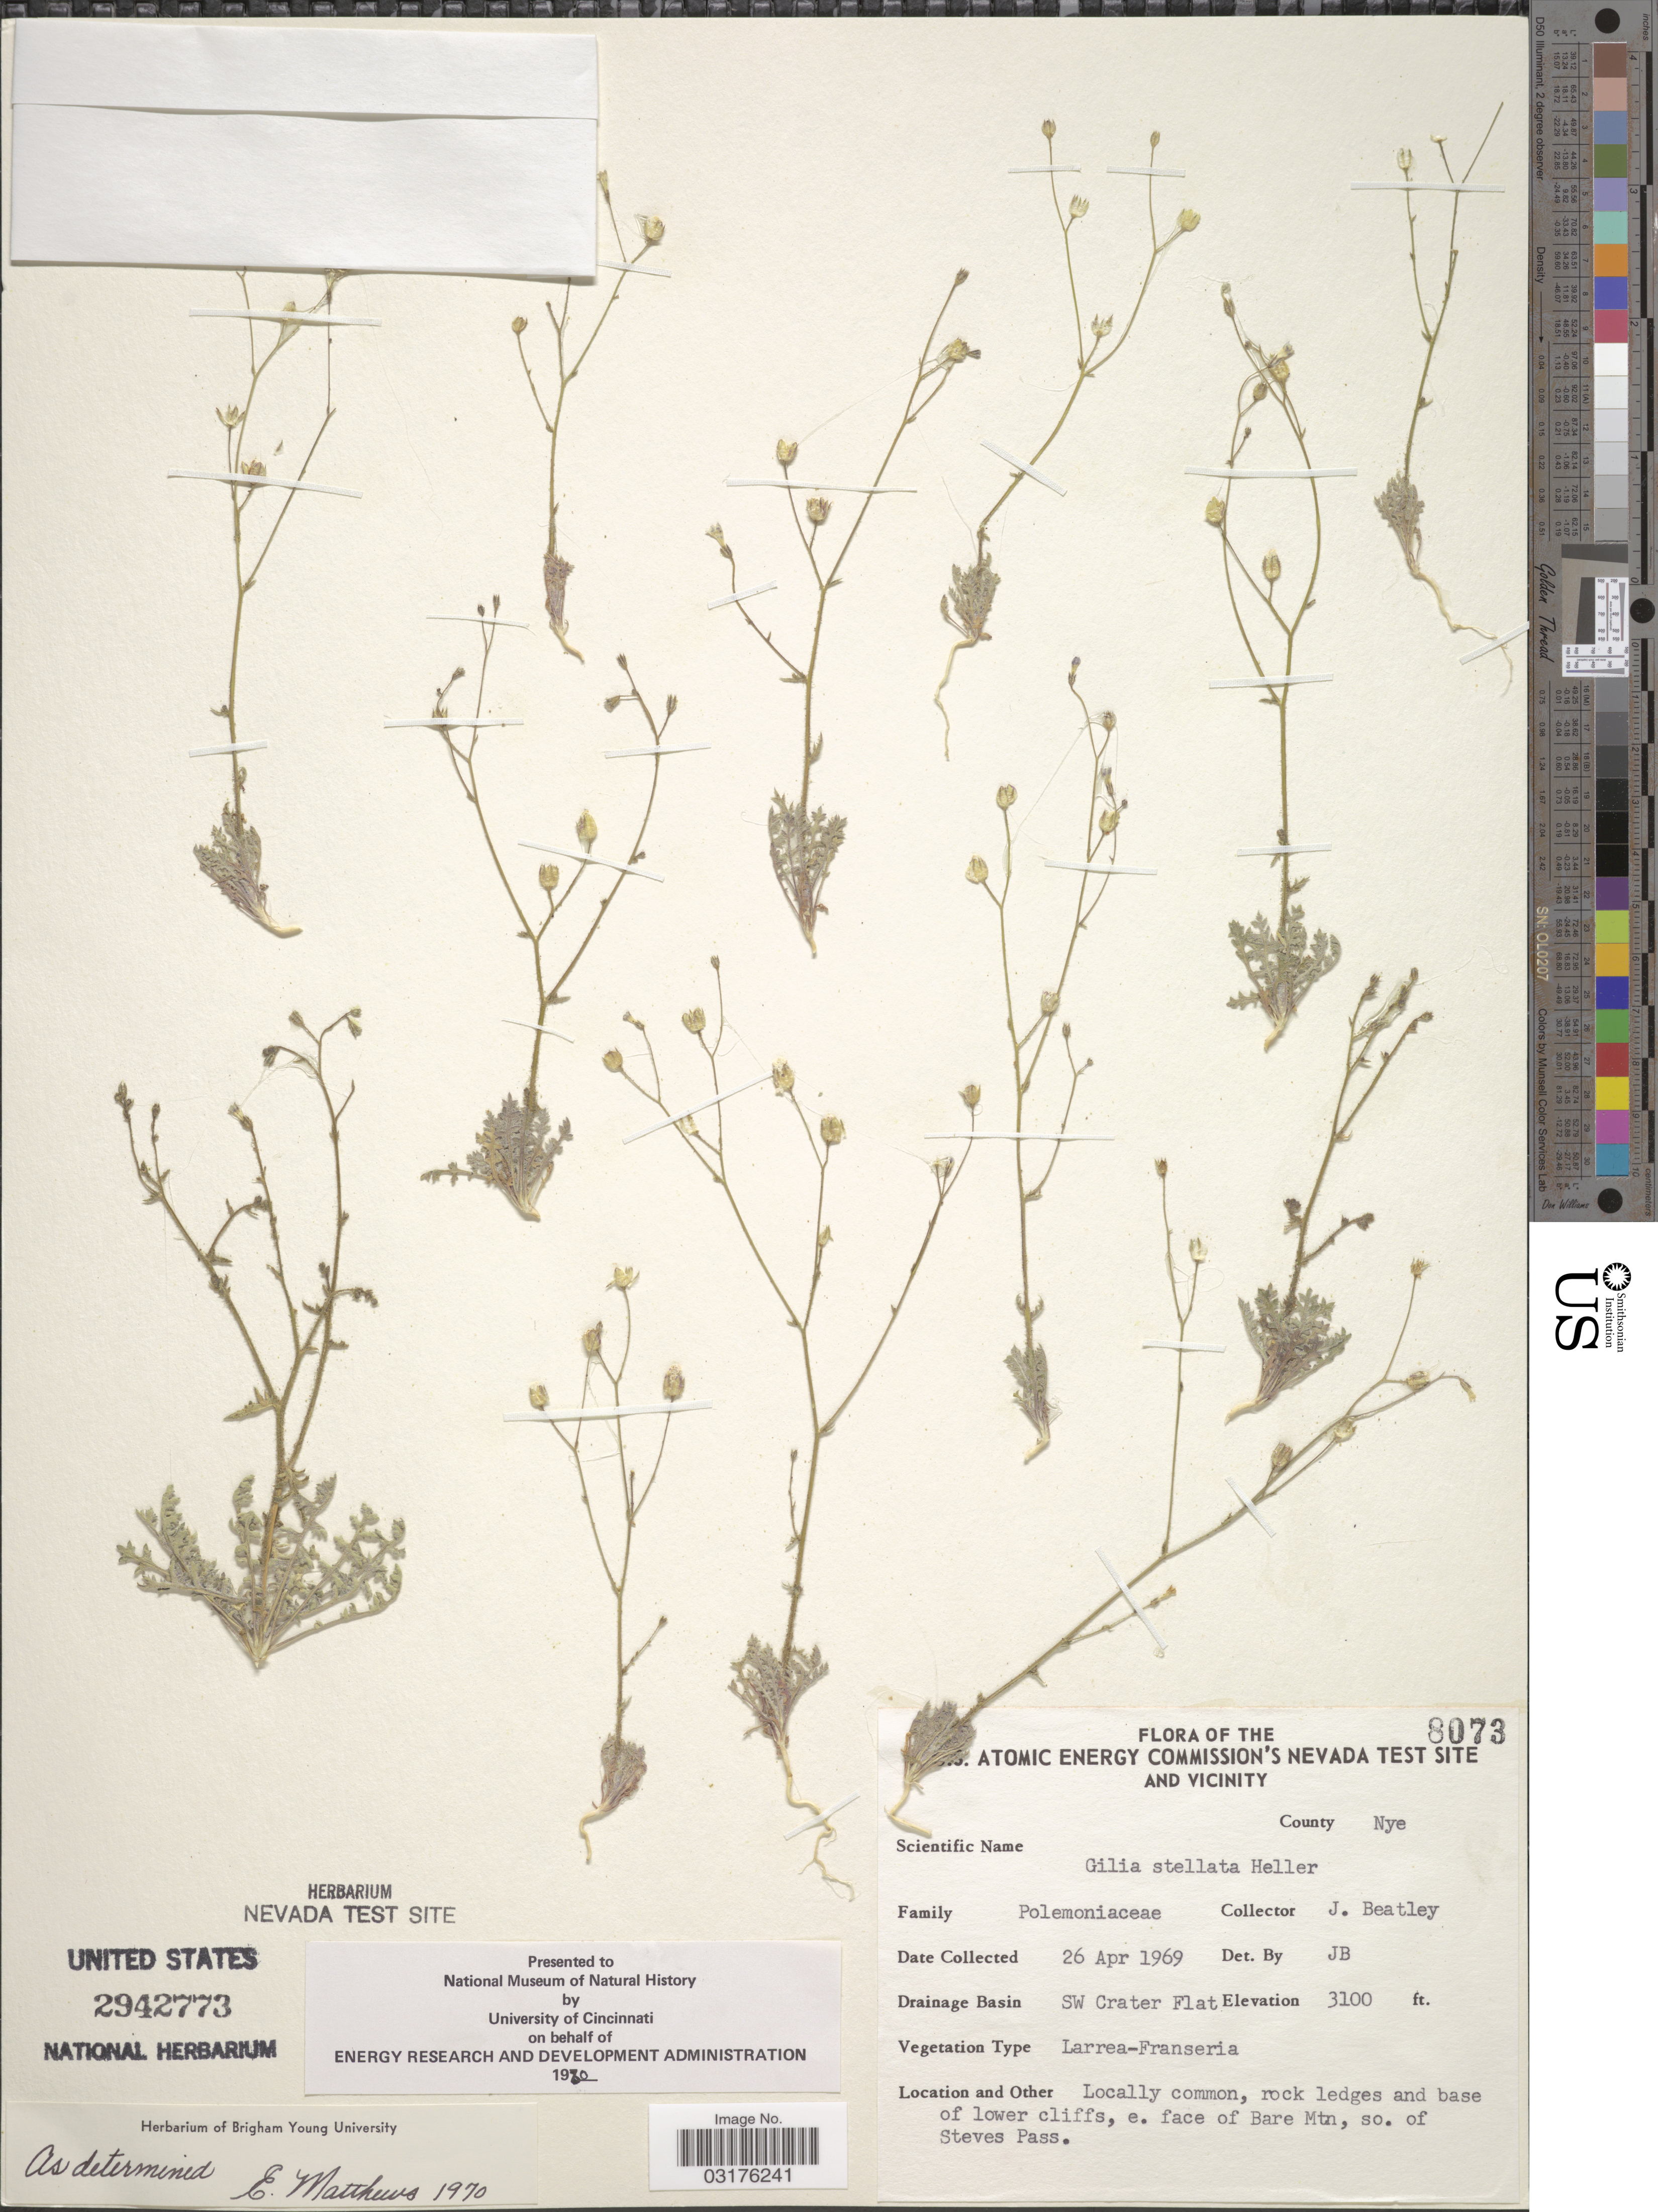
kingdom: Plantae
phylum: Tracheophyta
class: Magnoliopsida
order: Ericales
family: Polemoniaceae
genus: Gilia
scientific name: Gilia stellata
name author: A. Heller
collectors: J. C. Beatley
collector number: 8073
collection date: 1969-04-26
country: United States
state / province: Nevada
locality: The U.S. Atomic Energy Commission's Nevada Test Site And Vicinity, County Nye, Drainage Basin SW Crater Flat, Locally common, rock ledges and base of Lower cliffs, e. face of Bare Mtn, so. of Steves Pass.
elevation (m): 945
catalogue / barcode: US 2942773